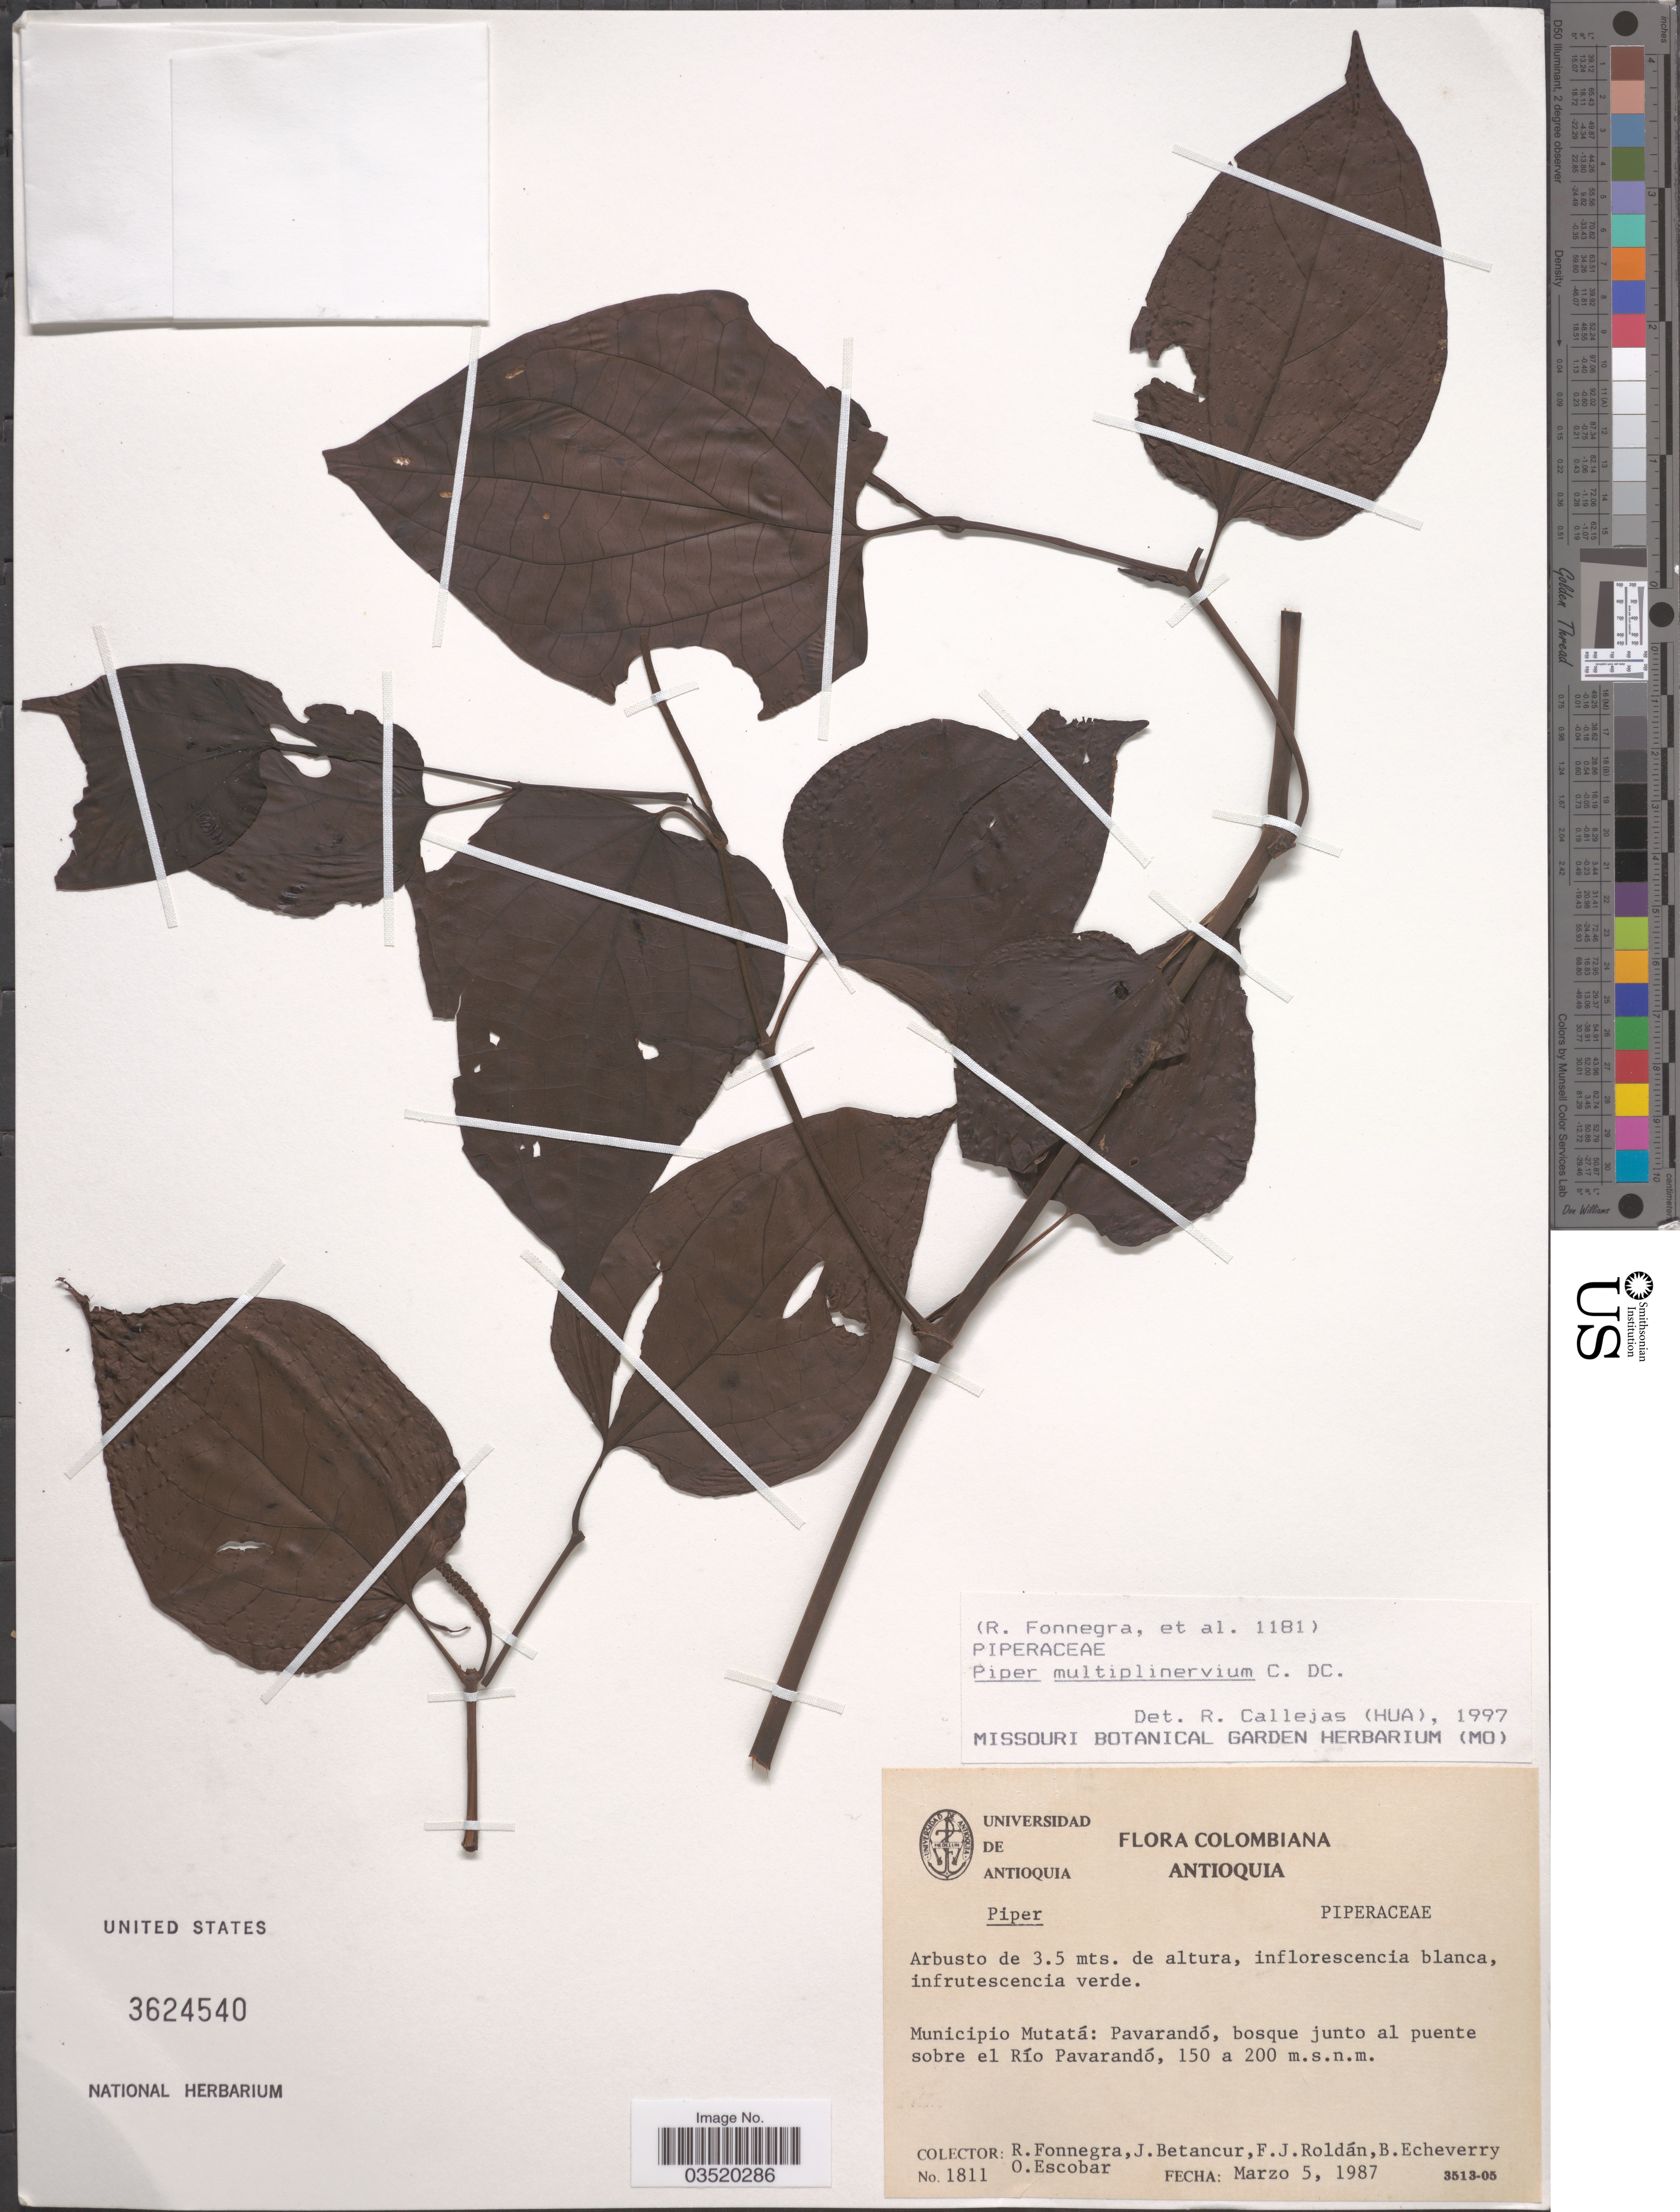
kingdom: Plantae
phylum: Tracheophyta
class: Magnoliopsida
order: Piperales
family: Piperaceae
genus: Piper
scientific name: Piper multiplinervium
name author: C. DC.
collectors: R. Fonnegra, J. Betancur, F. J. Roldán, B. Echeverry & O. Escobar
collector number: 1811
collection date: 1987-03-05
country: Colombia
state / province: Antioquia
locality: Municipio Mutatá: Pavarandó, bosque junto al puente sobre el Río Pavarandó.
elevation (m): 150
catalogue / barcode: US 3624540